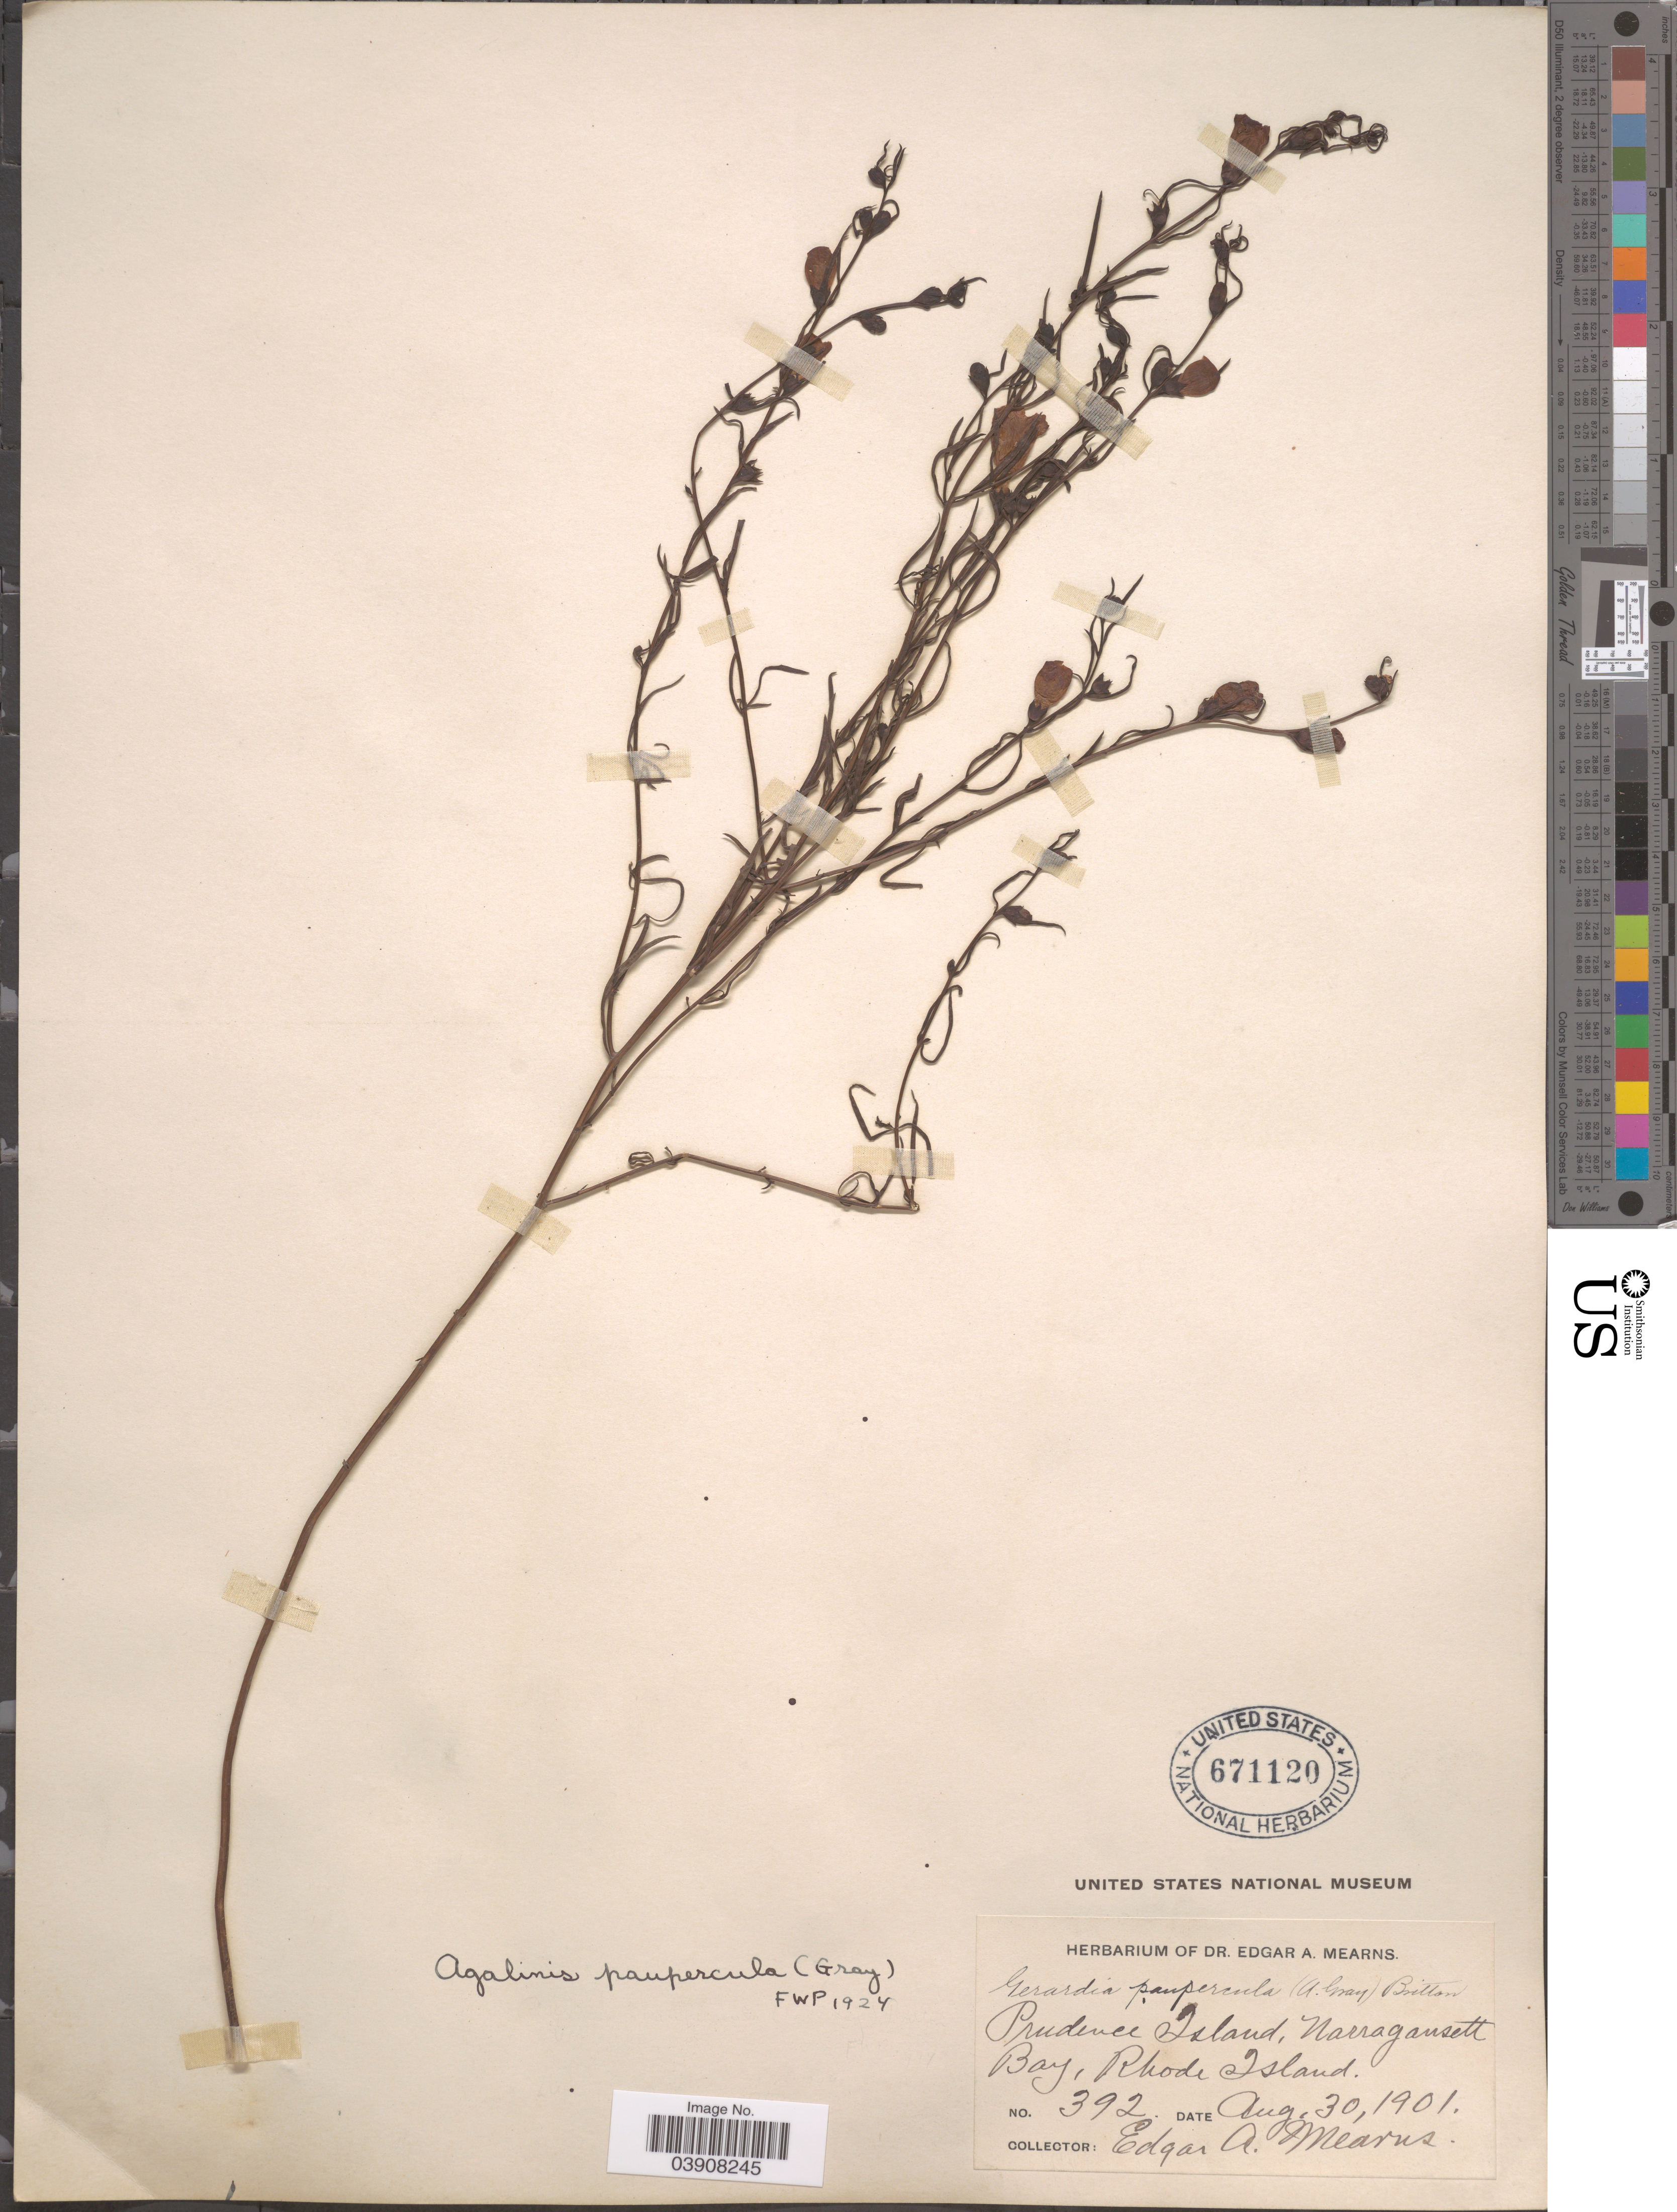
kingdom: Plantae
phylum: Tracheophyta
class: Magnoliopsida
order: Lamiales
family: Orobanchaceae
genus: Agalinis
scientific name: Agalinis paupercula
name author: (A. Gray) Britton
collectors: E. A. Mearns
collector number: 392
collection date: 1901-08-30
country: United States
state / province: Rhode Island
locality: Prudence Island, Narragansett Bay.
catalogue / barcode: US 671120